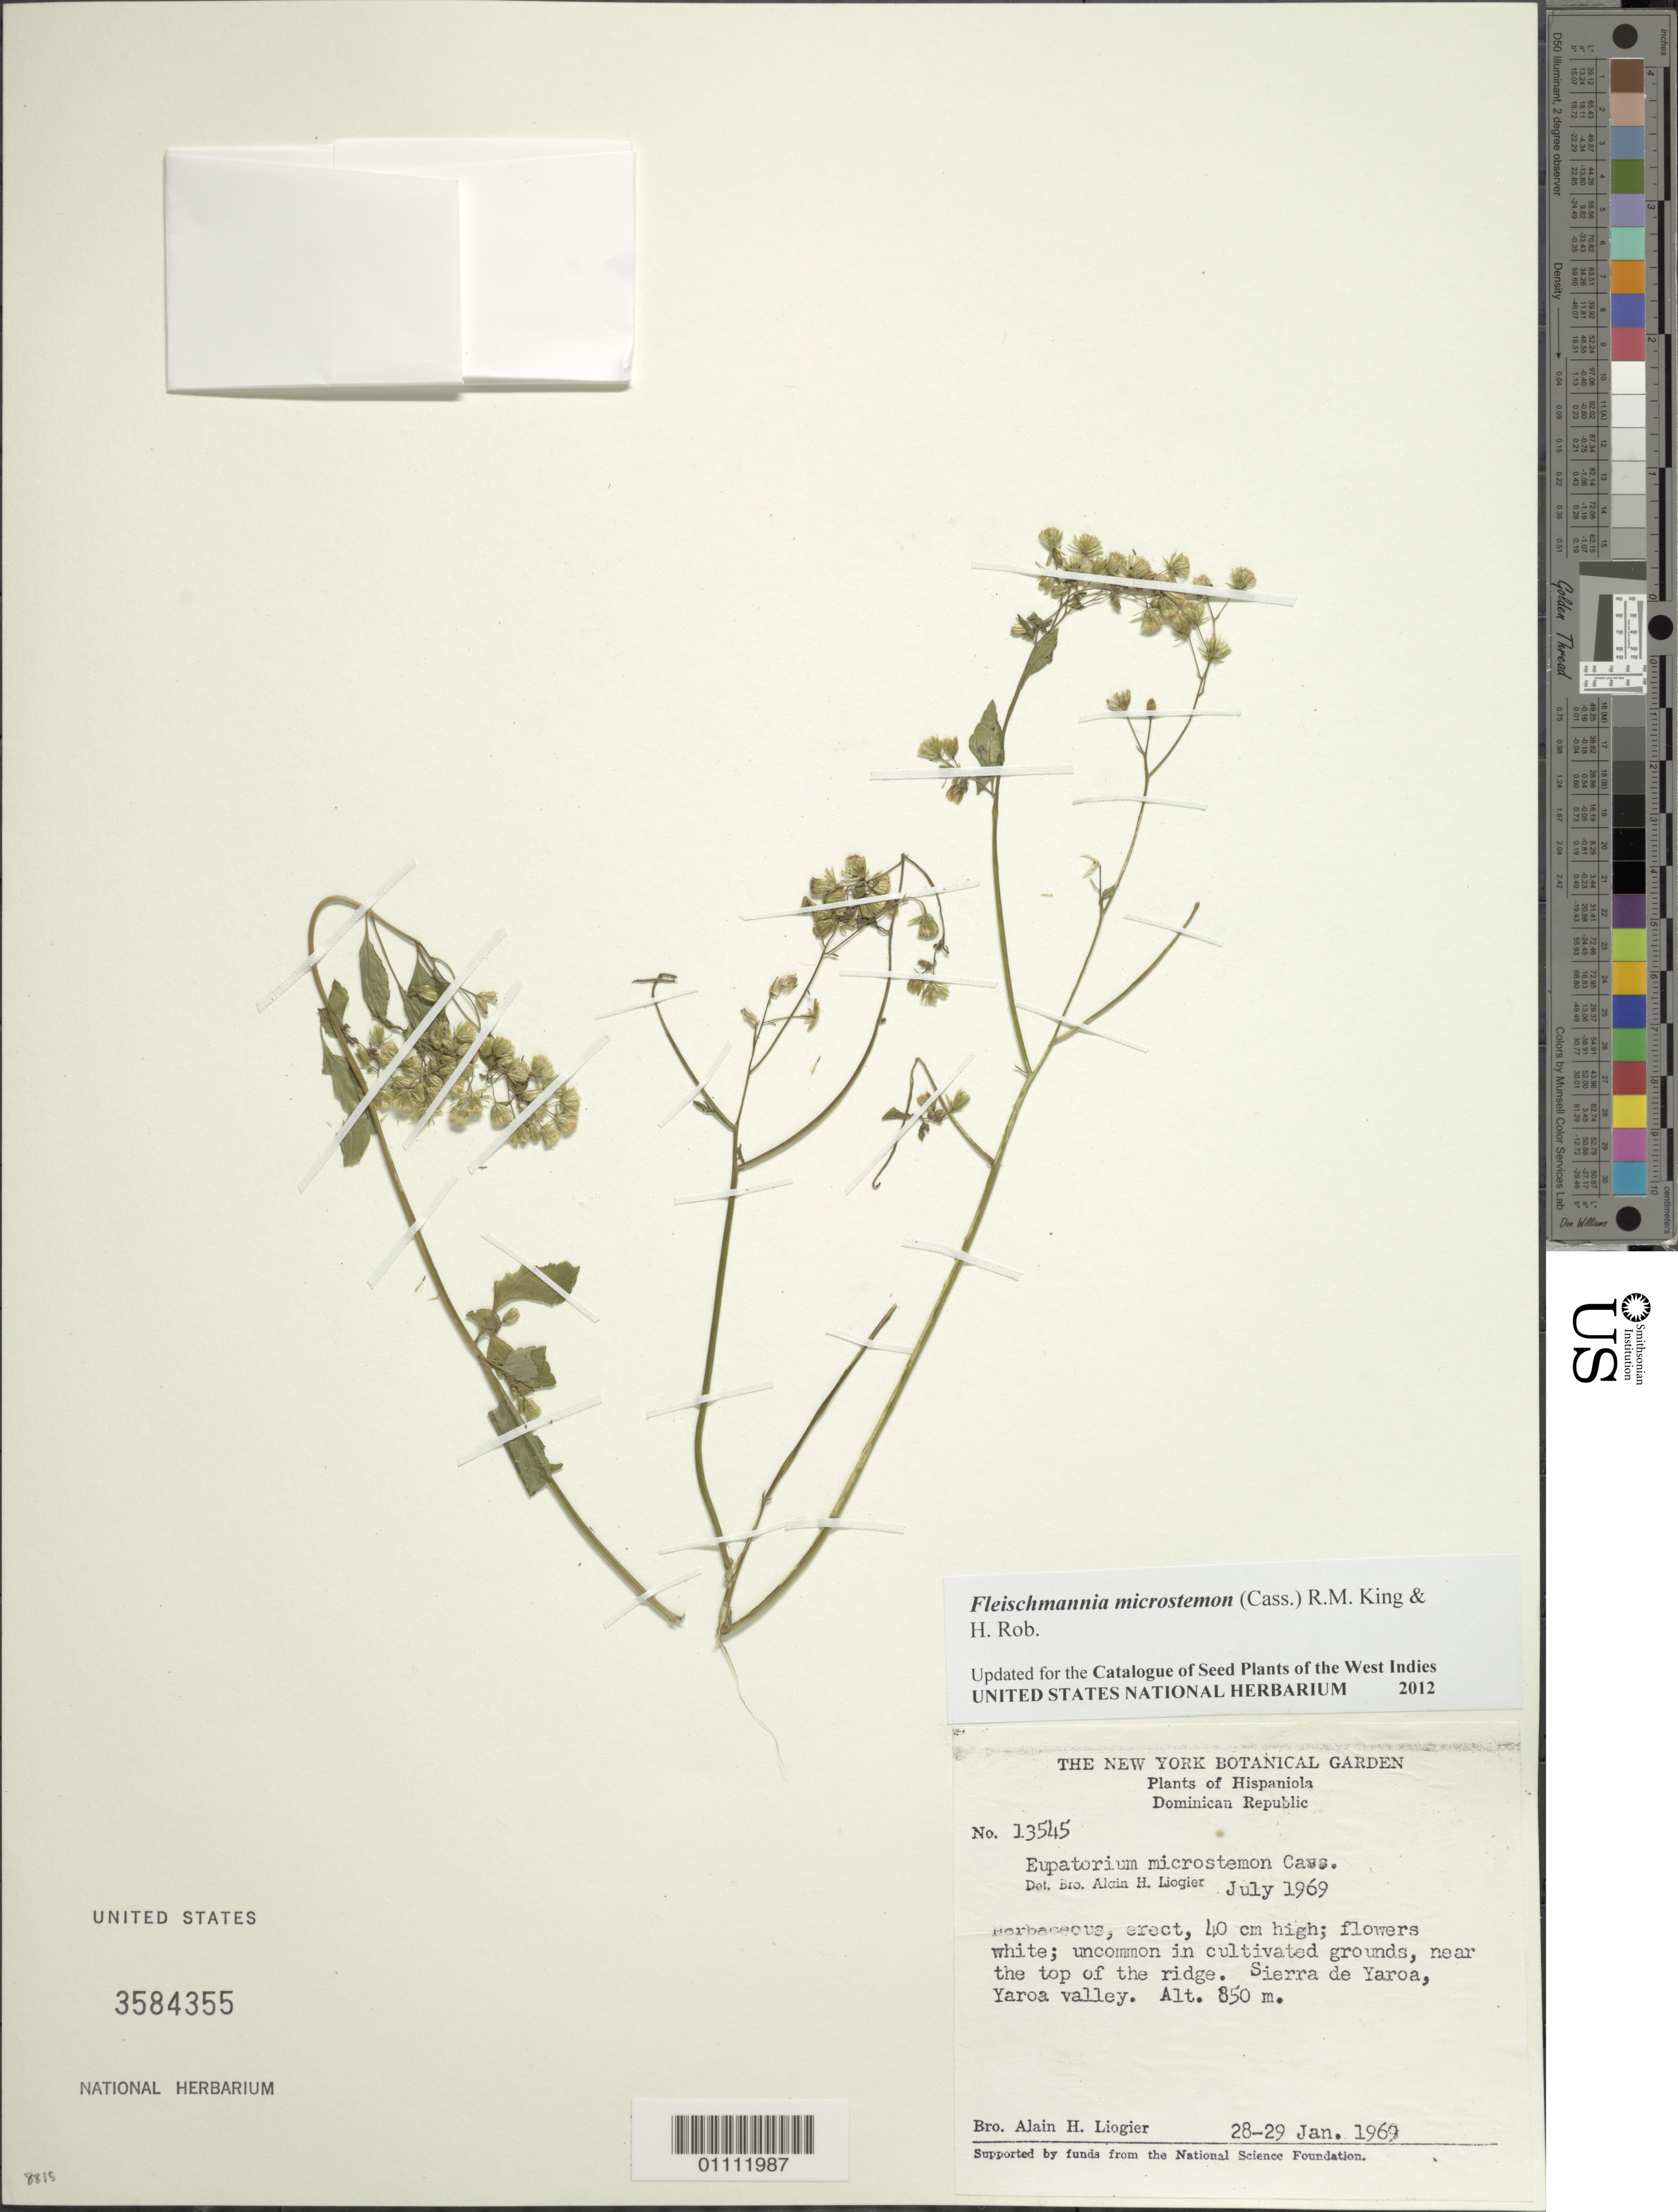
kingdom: Plantae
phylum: Tracheophyta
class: Magnoliopsida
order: Asterales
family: Asteraceae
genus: Fleischmannia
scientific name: Fleischmannia microstemon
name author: (Cass.) R.M. King & H. Rob.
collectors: A. H. Liogier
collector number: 13545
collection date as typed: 28 Jan 1969 to 29 Jan 1969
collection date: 1969-01-28/1969-01-29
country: Dominican Republic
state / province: Puerto Plata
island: Hispaniola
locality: Sierra de Yaroa, Yaroa Valley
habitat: Uncommon in cultivated grounds, near the top of the ridge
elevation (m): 850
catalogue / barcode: US 3584355